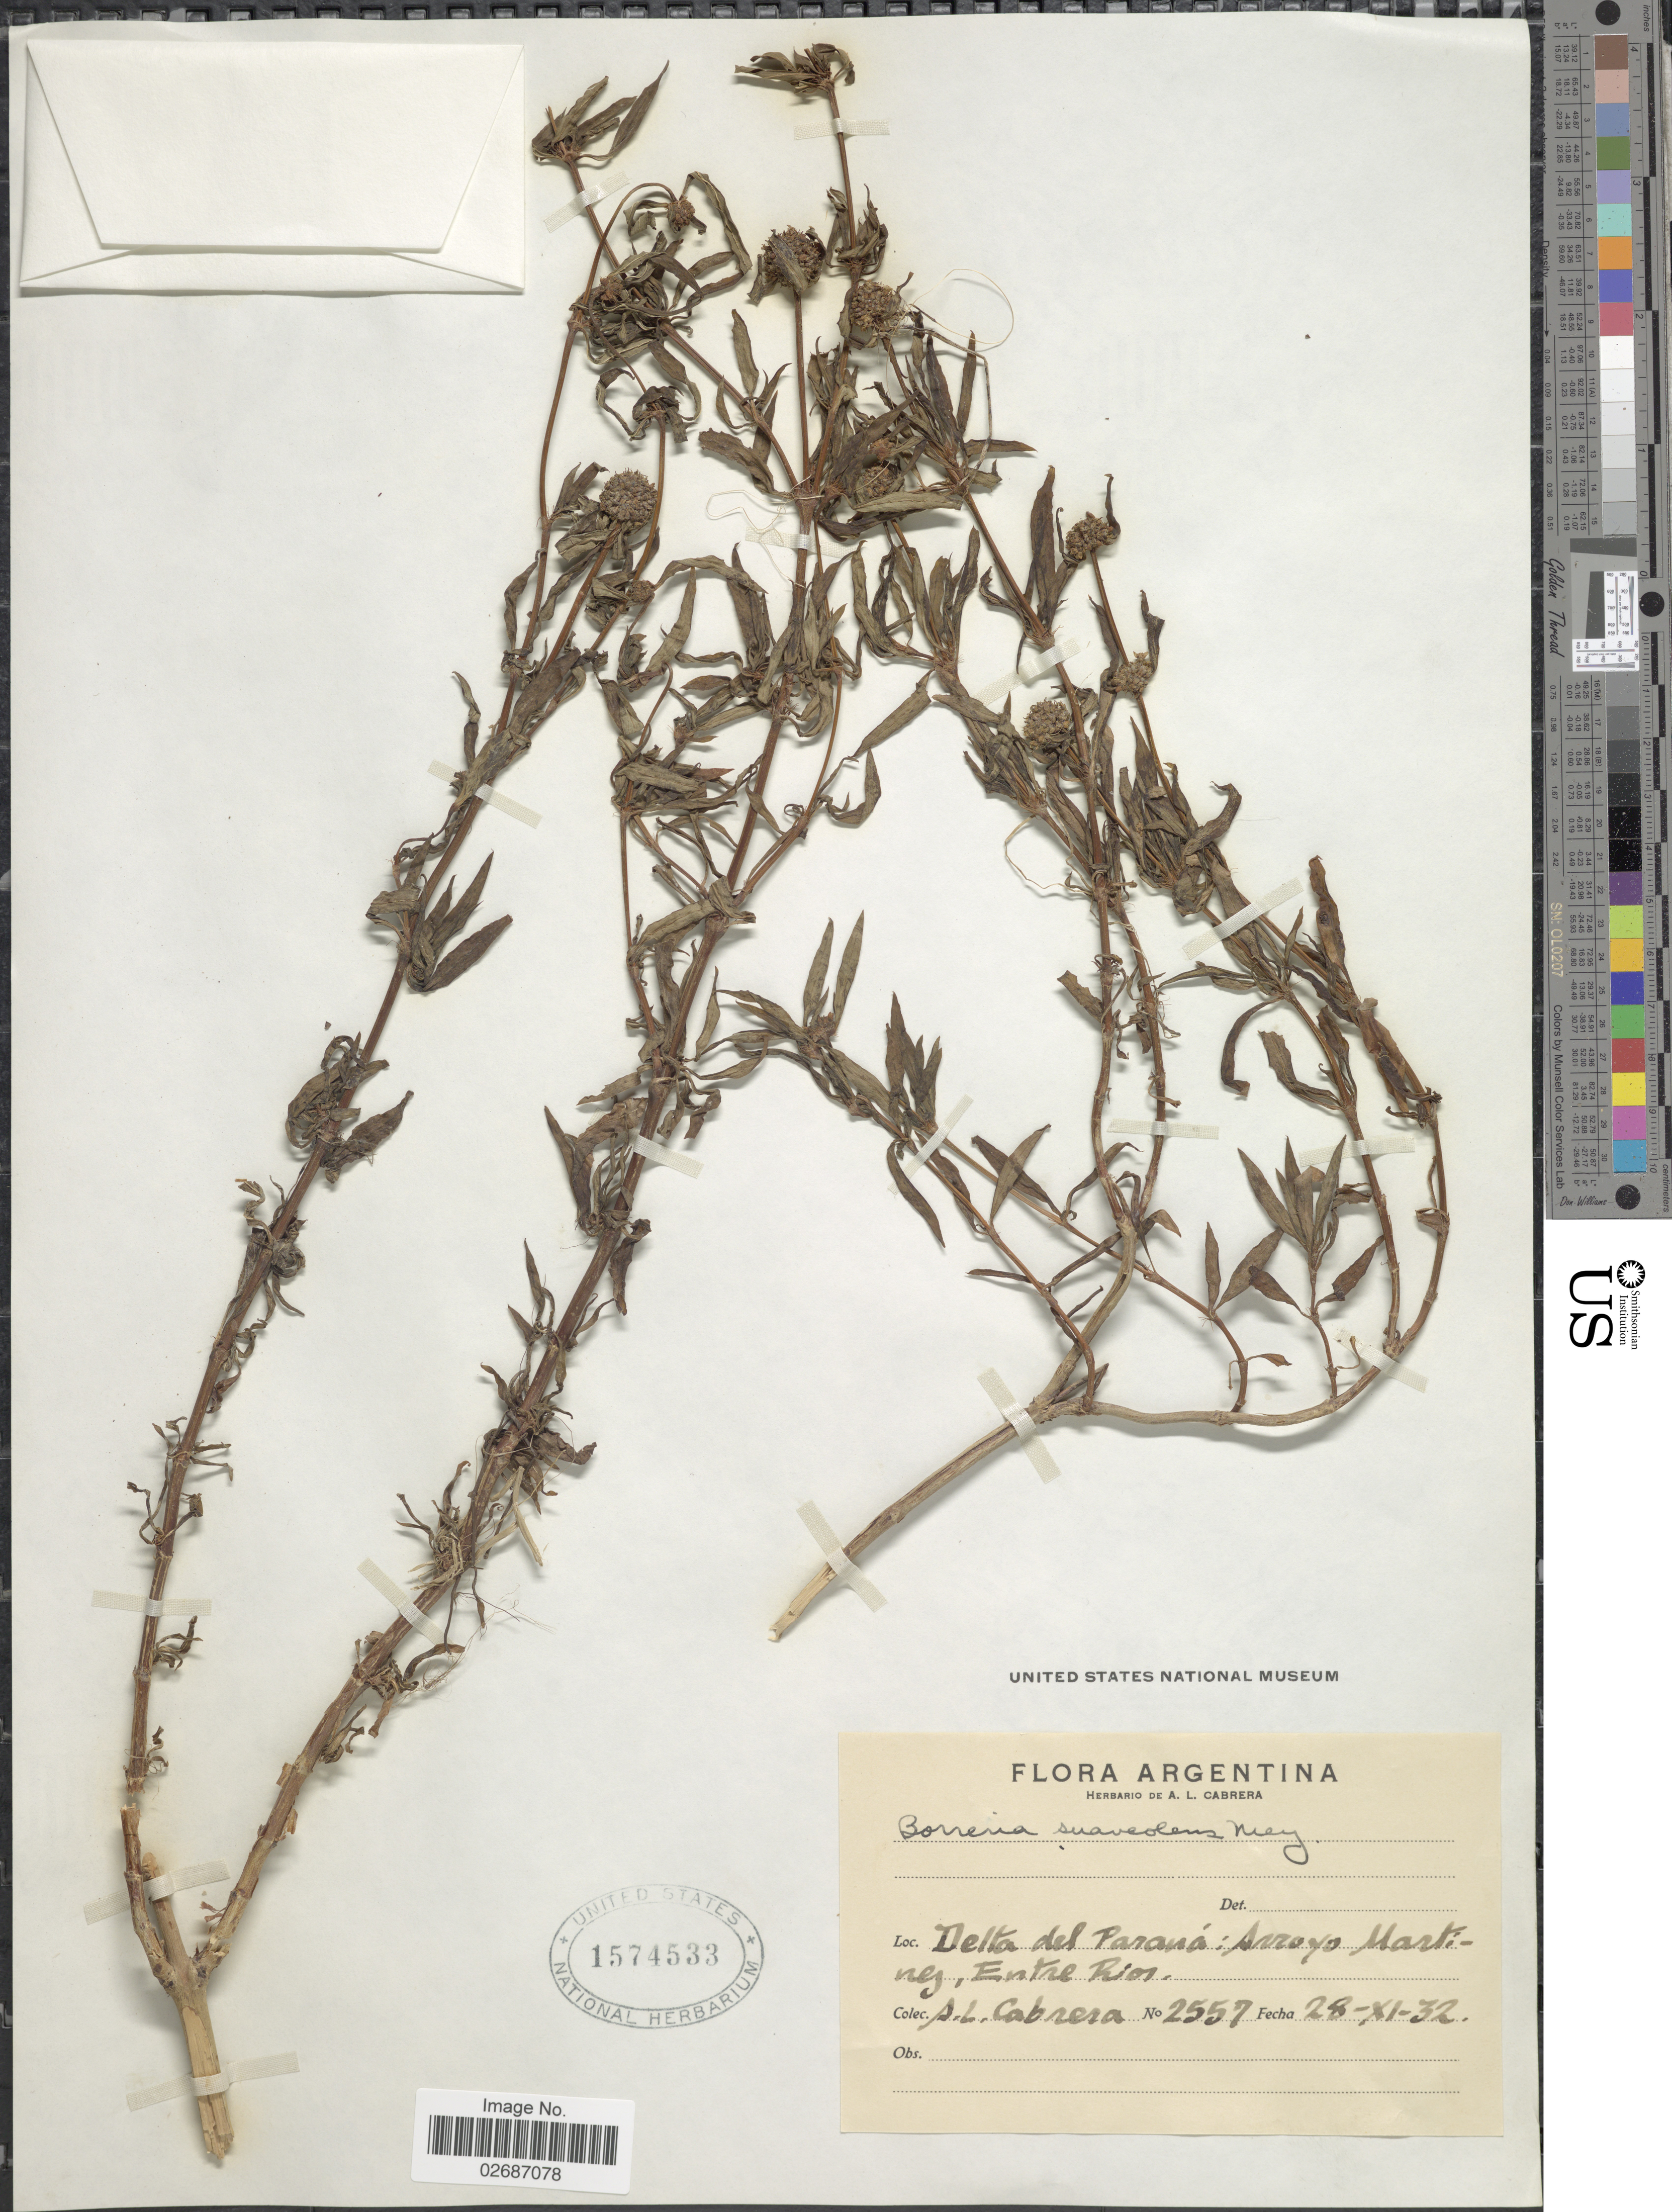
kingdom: Plantae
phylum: Tracheophyta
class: Magnoliopsida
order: Gentianales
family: Rubiaceae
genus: Borreria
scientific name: Borreria suaveolens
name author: G. Mey.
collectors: A. L. Cabrera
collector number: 2557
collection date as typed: Transcribed d/m/y: 28/11/32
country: Argentina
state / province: Entre Rios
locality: Delta del Parana: Arroyo Martinez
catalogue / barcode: US 1574533